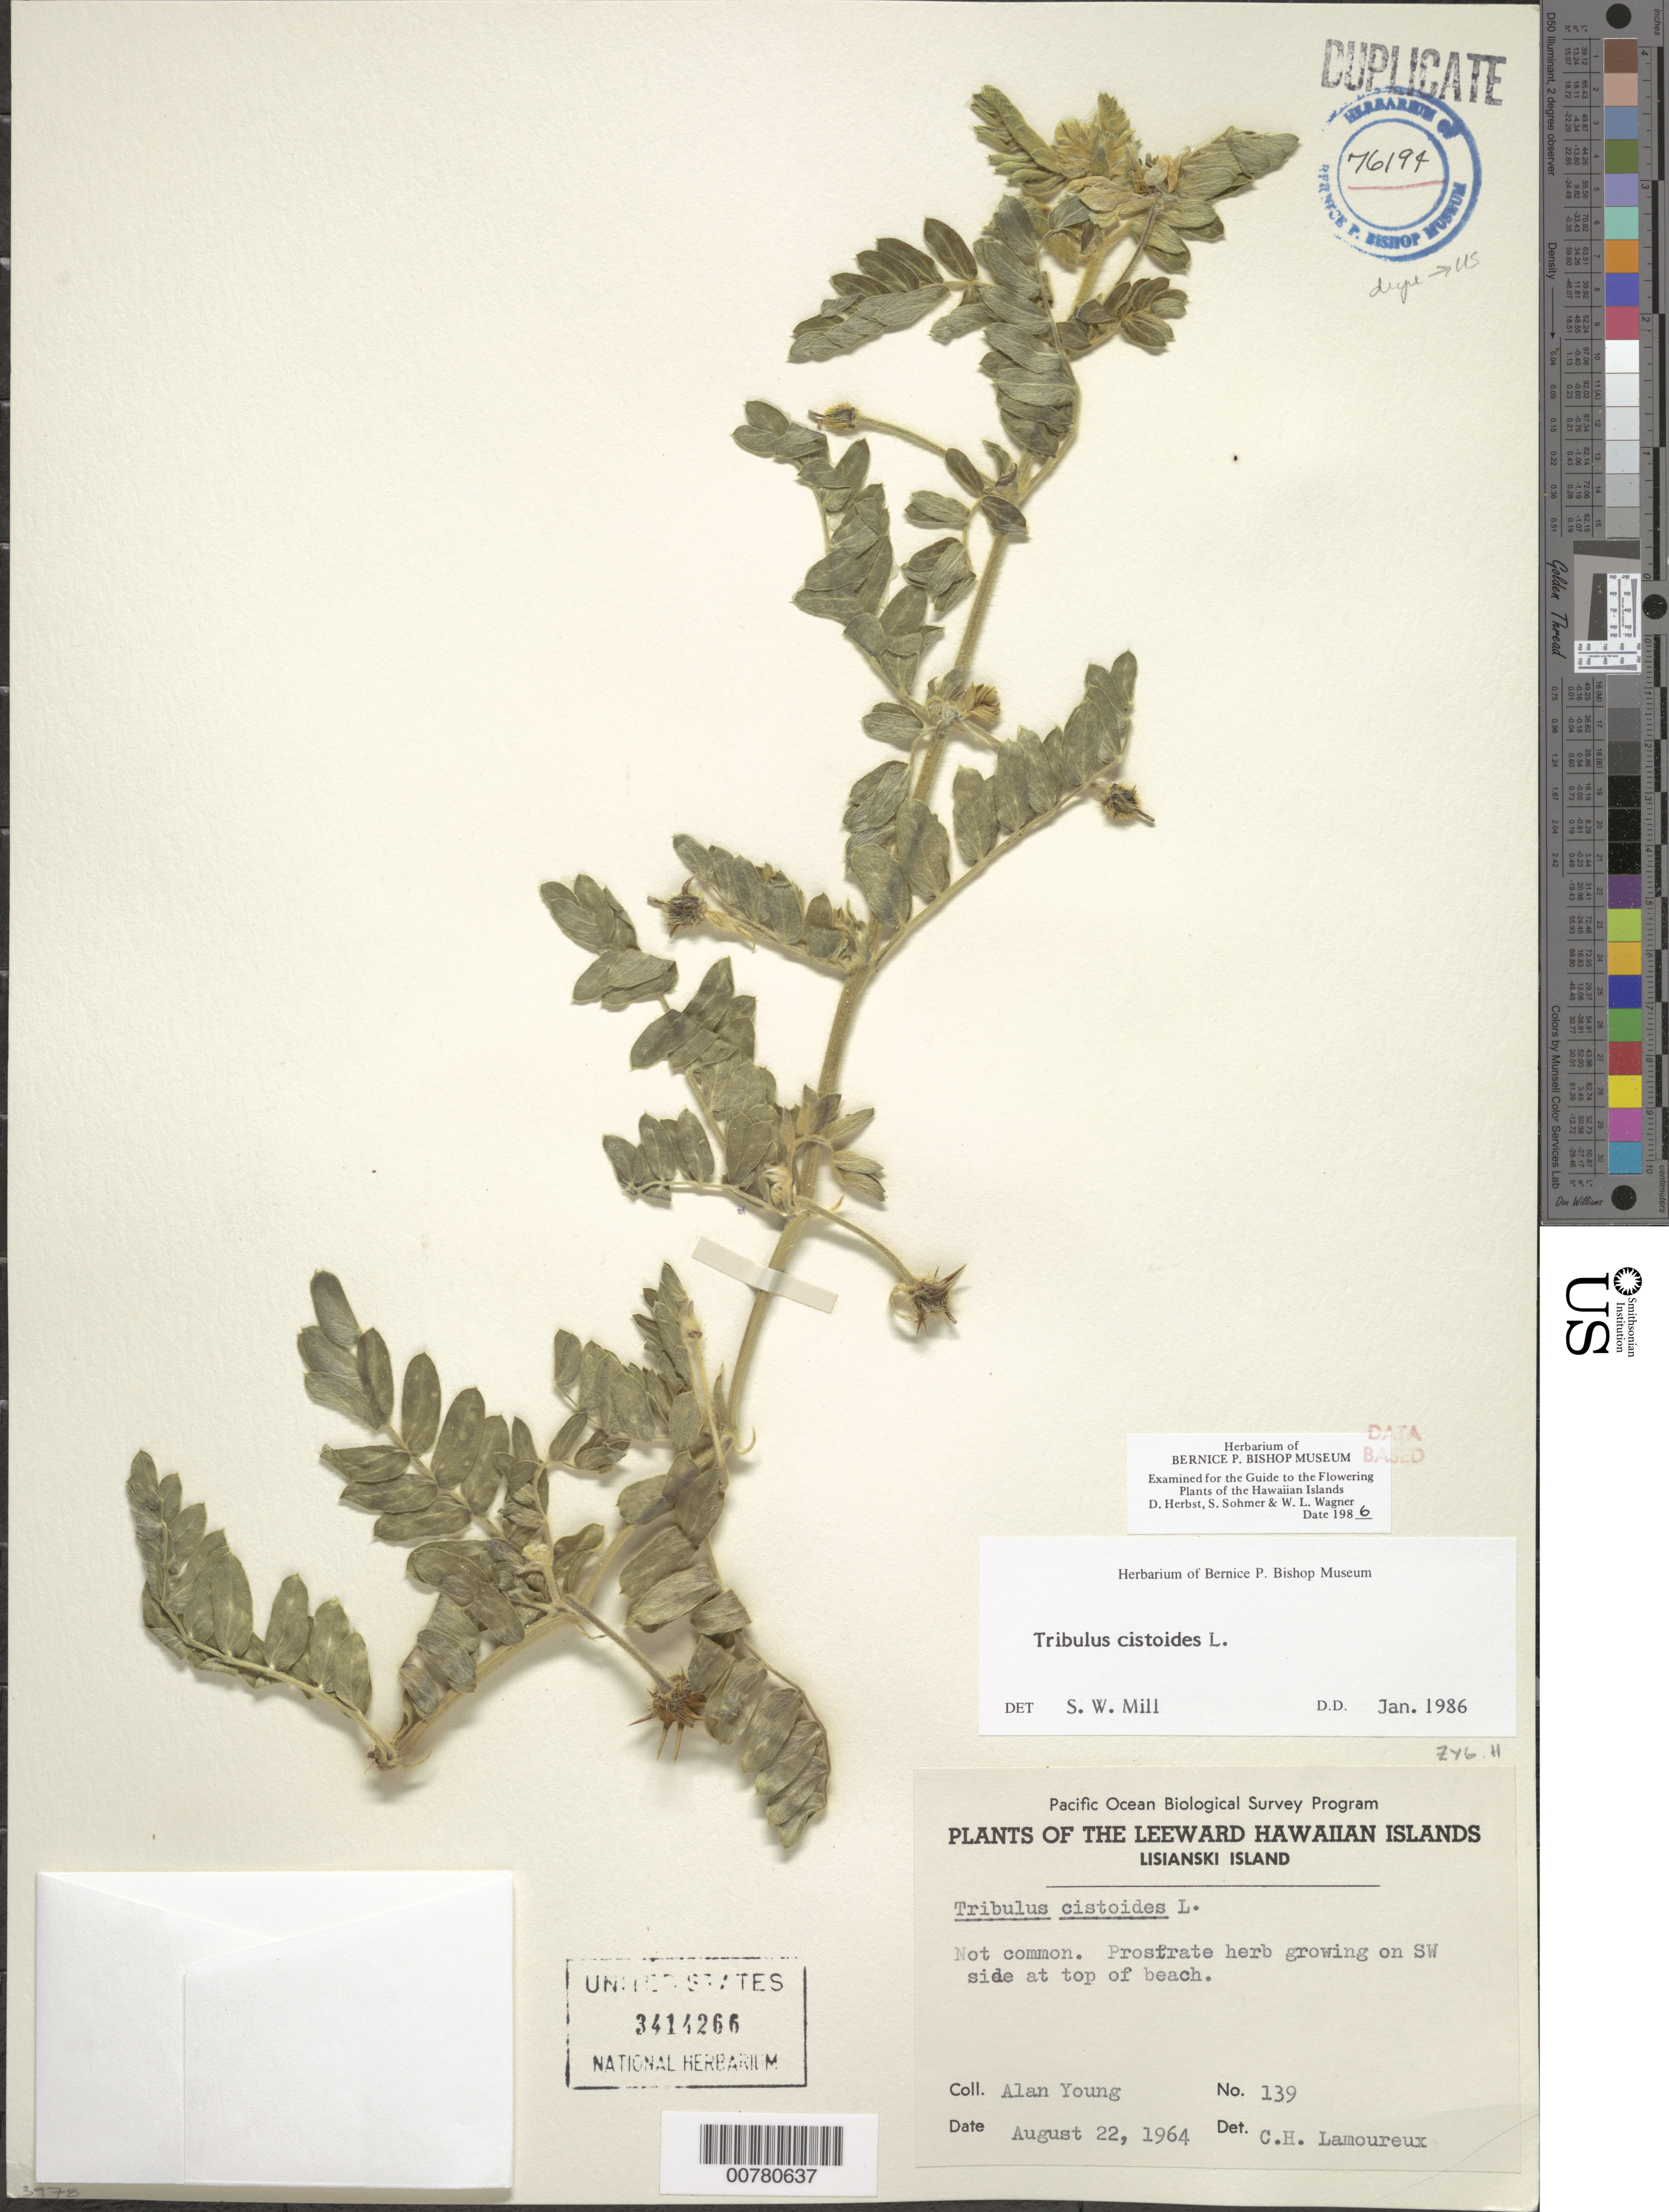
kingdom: Plantae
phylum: Tracheophyta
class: Magnoliopsida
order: Zygophyllales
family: Zygophyllaceae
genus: Tribulus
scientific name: Tribulus cistoides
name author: L.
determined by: Wagner, W. L.; Herbst, D. R.; Sohmer, S. H.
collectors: A. Young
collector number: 139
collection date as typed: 22 Aug 1964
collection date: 1964-08-22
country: United States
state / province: Hawaii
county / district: Honolulu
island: Lisianski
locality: Lisianski Island, growing on SW side at top of beach.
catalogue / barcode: US 3414266